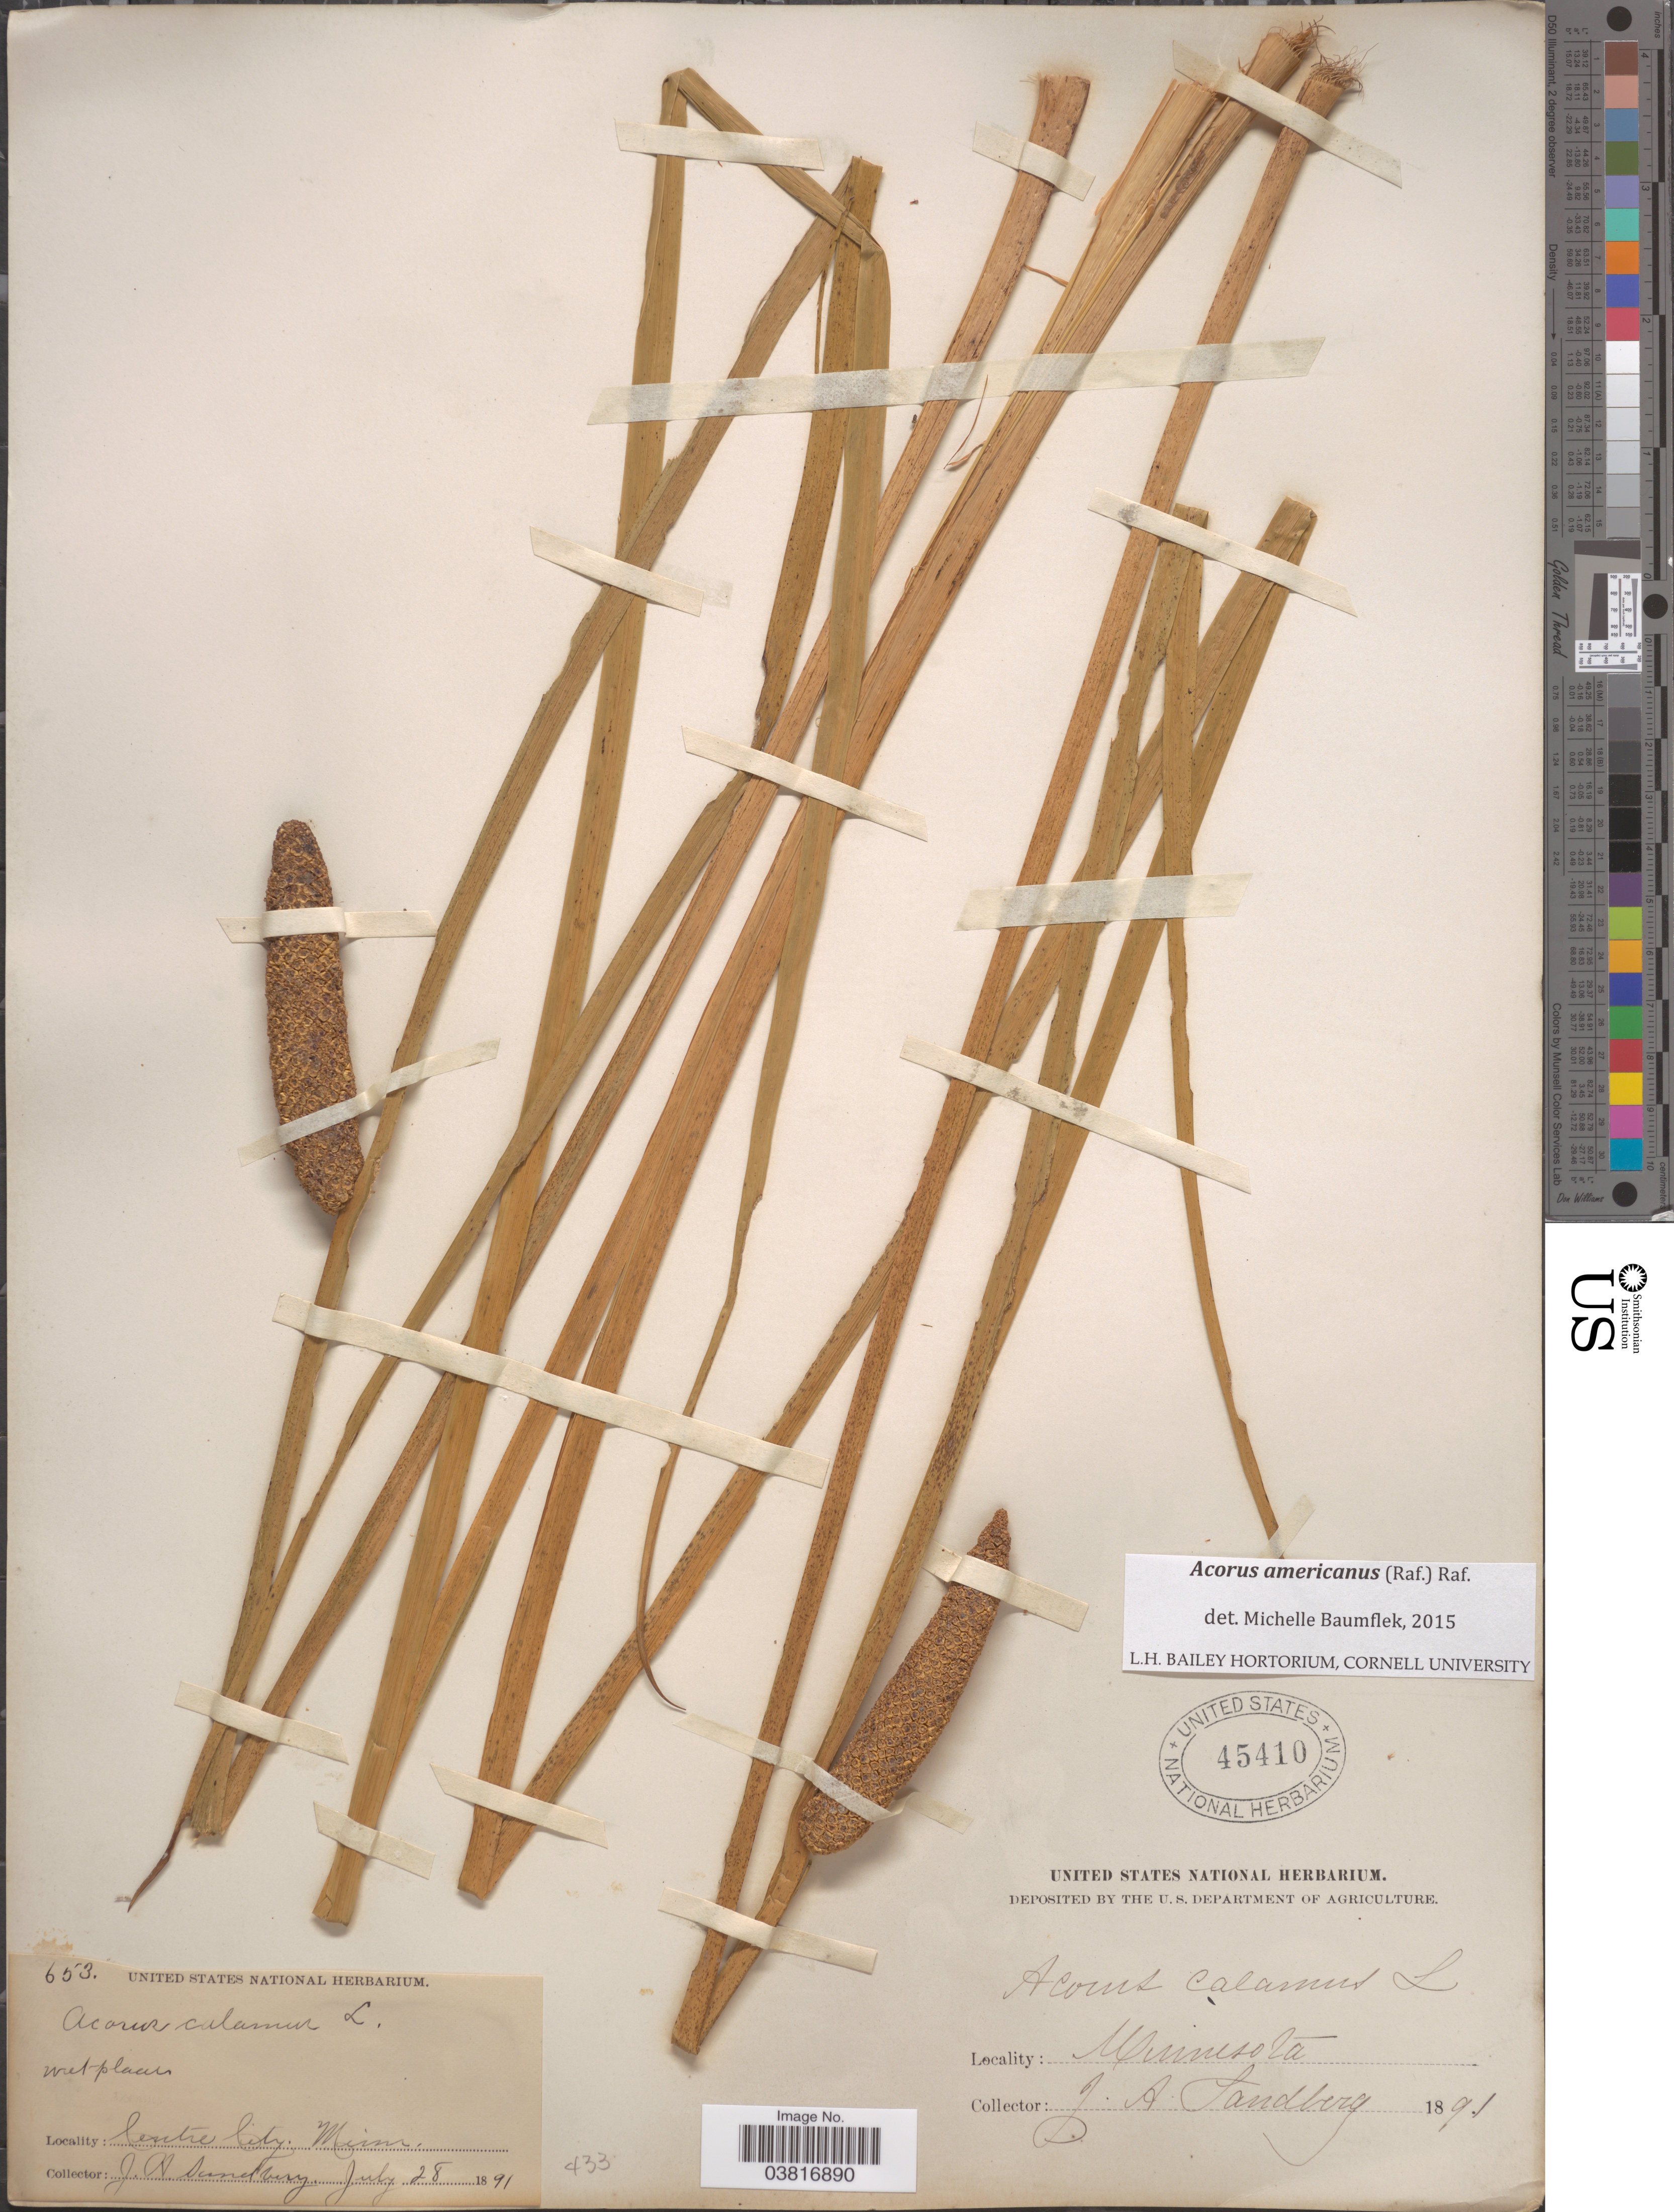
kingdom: Plantae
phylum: Tracheophyta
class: Liliopsida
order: Acorales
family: Acoraceae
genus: Acorus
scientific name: Acorus americanus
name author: (Raf.) Raf.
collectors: J. H. Sandberg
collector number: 653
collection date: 1891-07-28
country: United States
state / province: Minnesota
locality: Centre City.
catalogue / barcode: US 45410